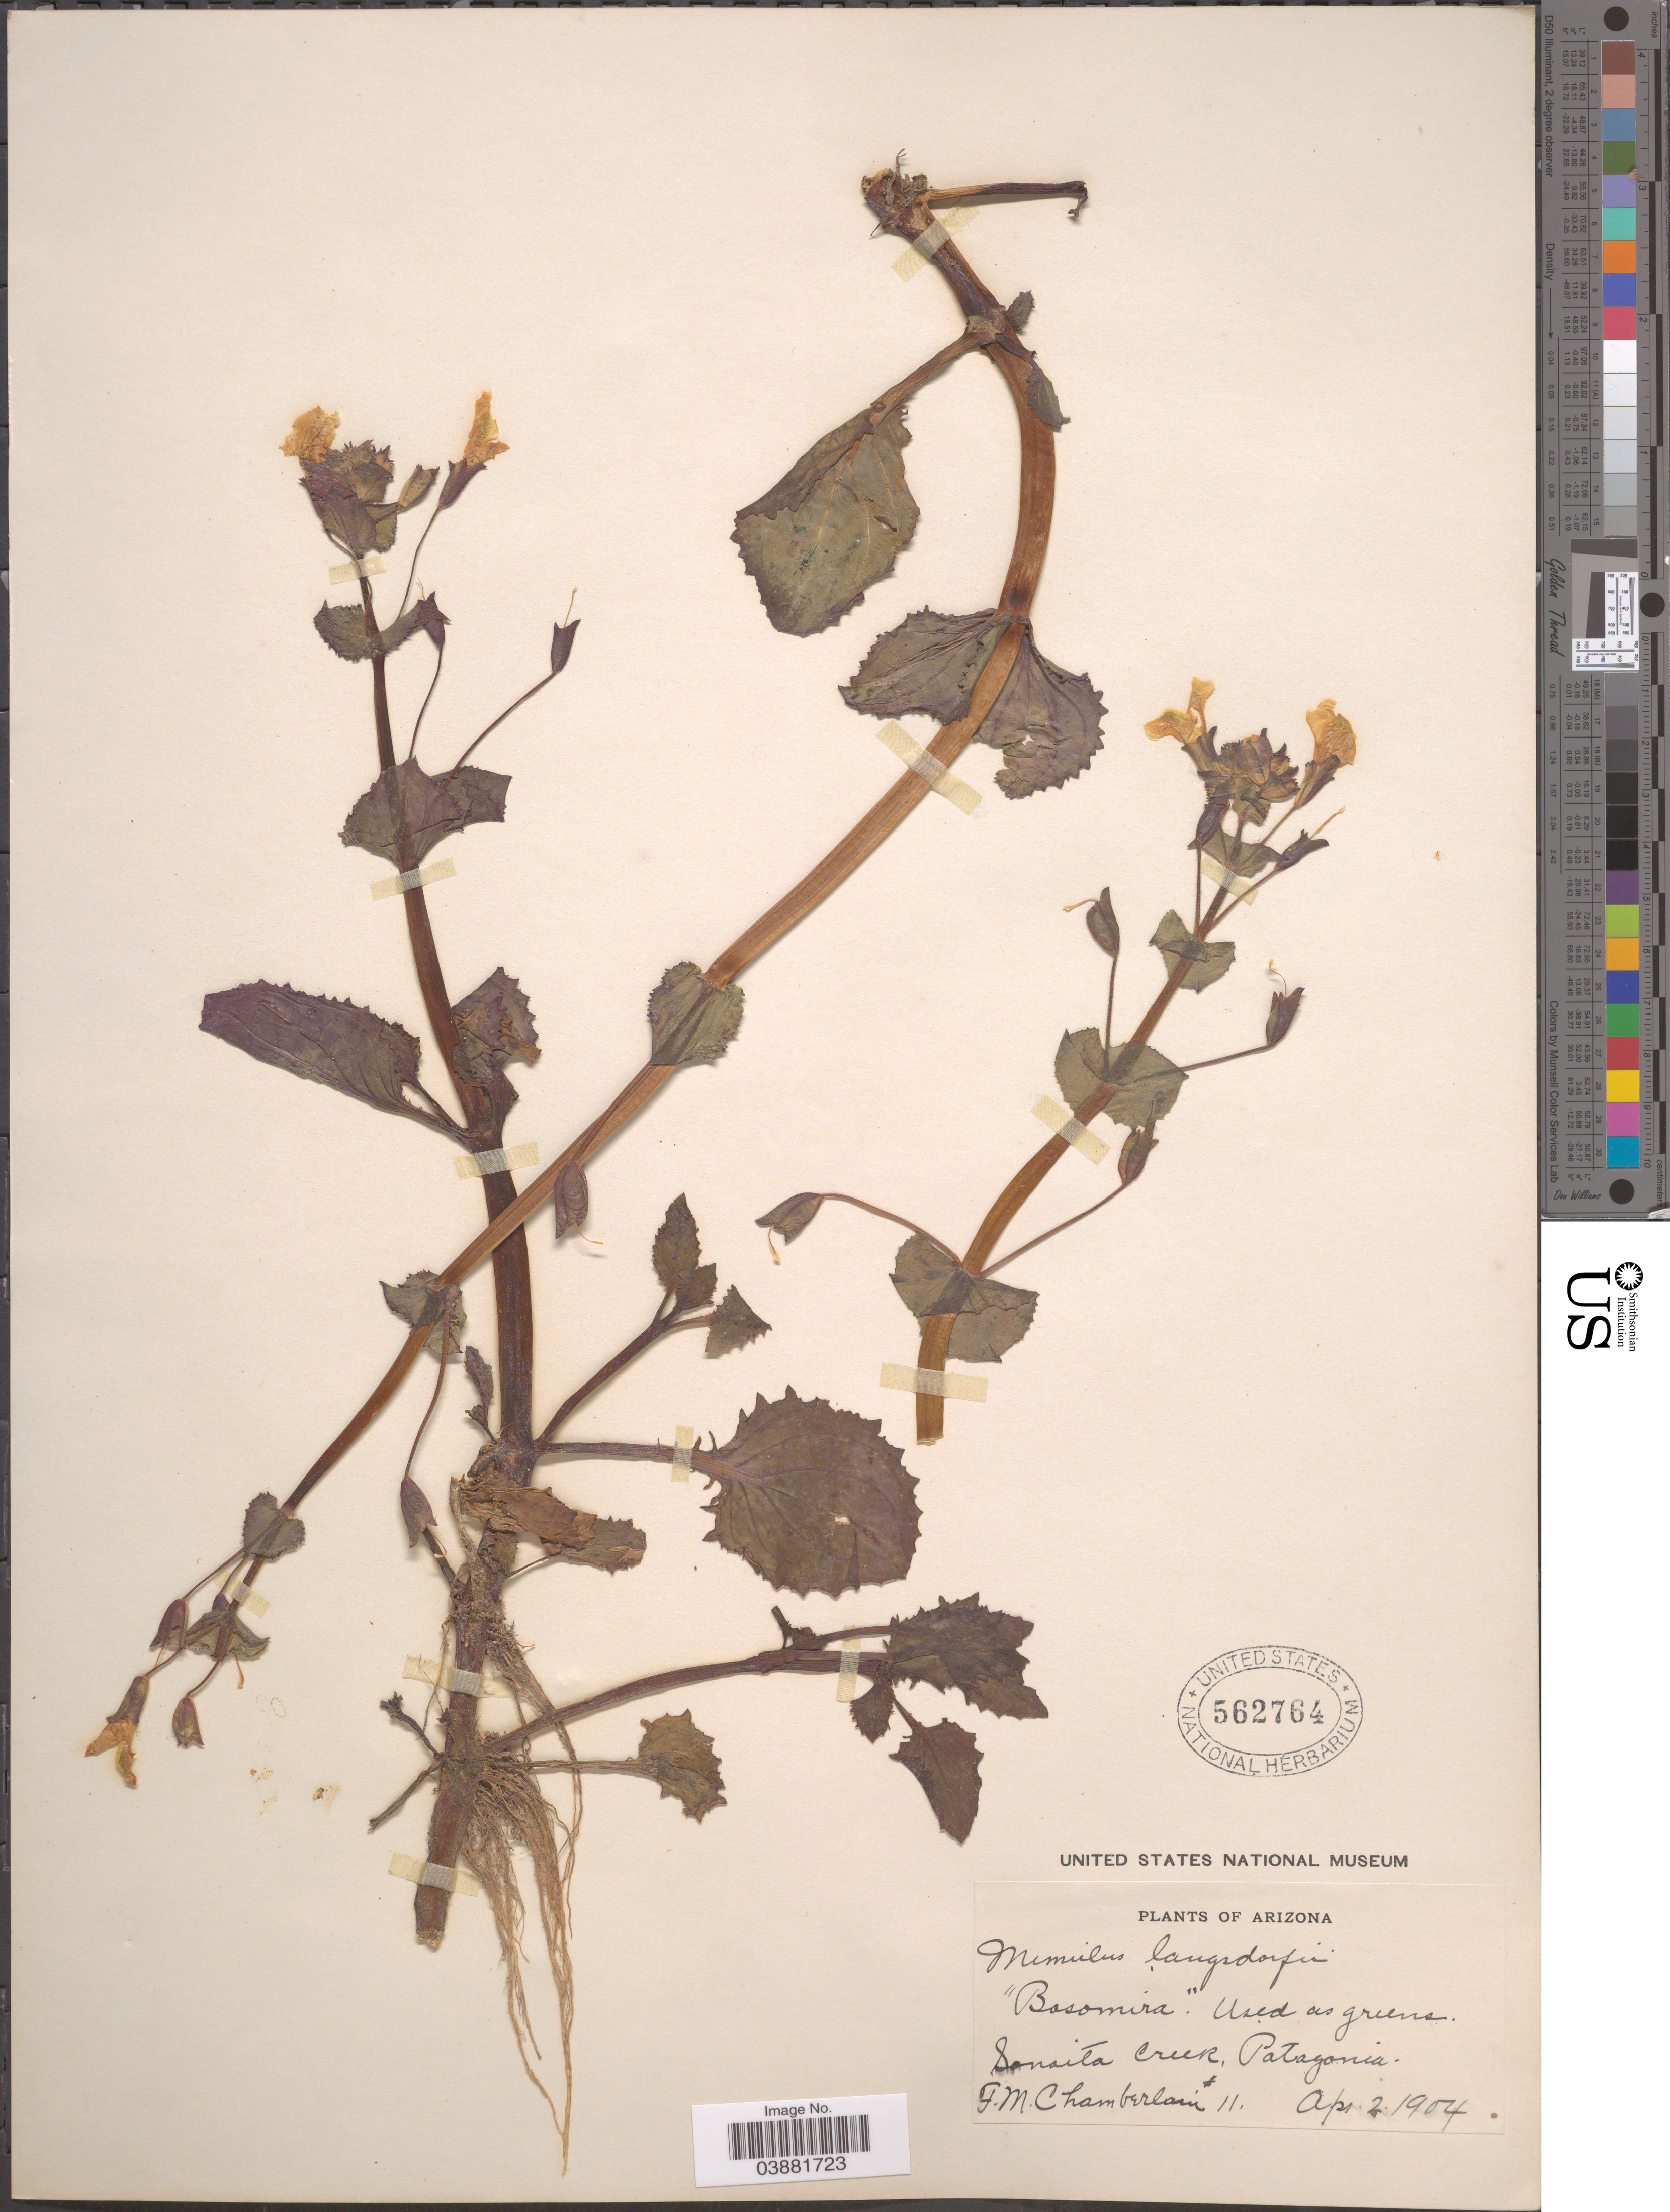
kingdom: Plantae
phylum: Tracheophyta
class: Magnoliopsida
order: Lamiales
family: Phrymaceae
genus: Mimulus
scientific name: Mimulus guttatus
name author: DC.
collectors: F. Chamberlain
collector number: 11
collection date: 1904-04-02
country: United States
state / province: Arizona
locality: Sonoita Creek, Patagonia.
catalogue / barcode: US 562764